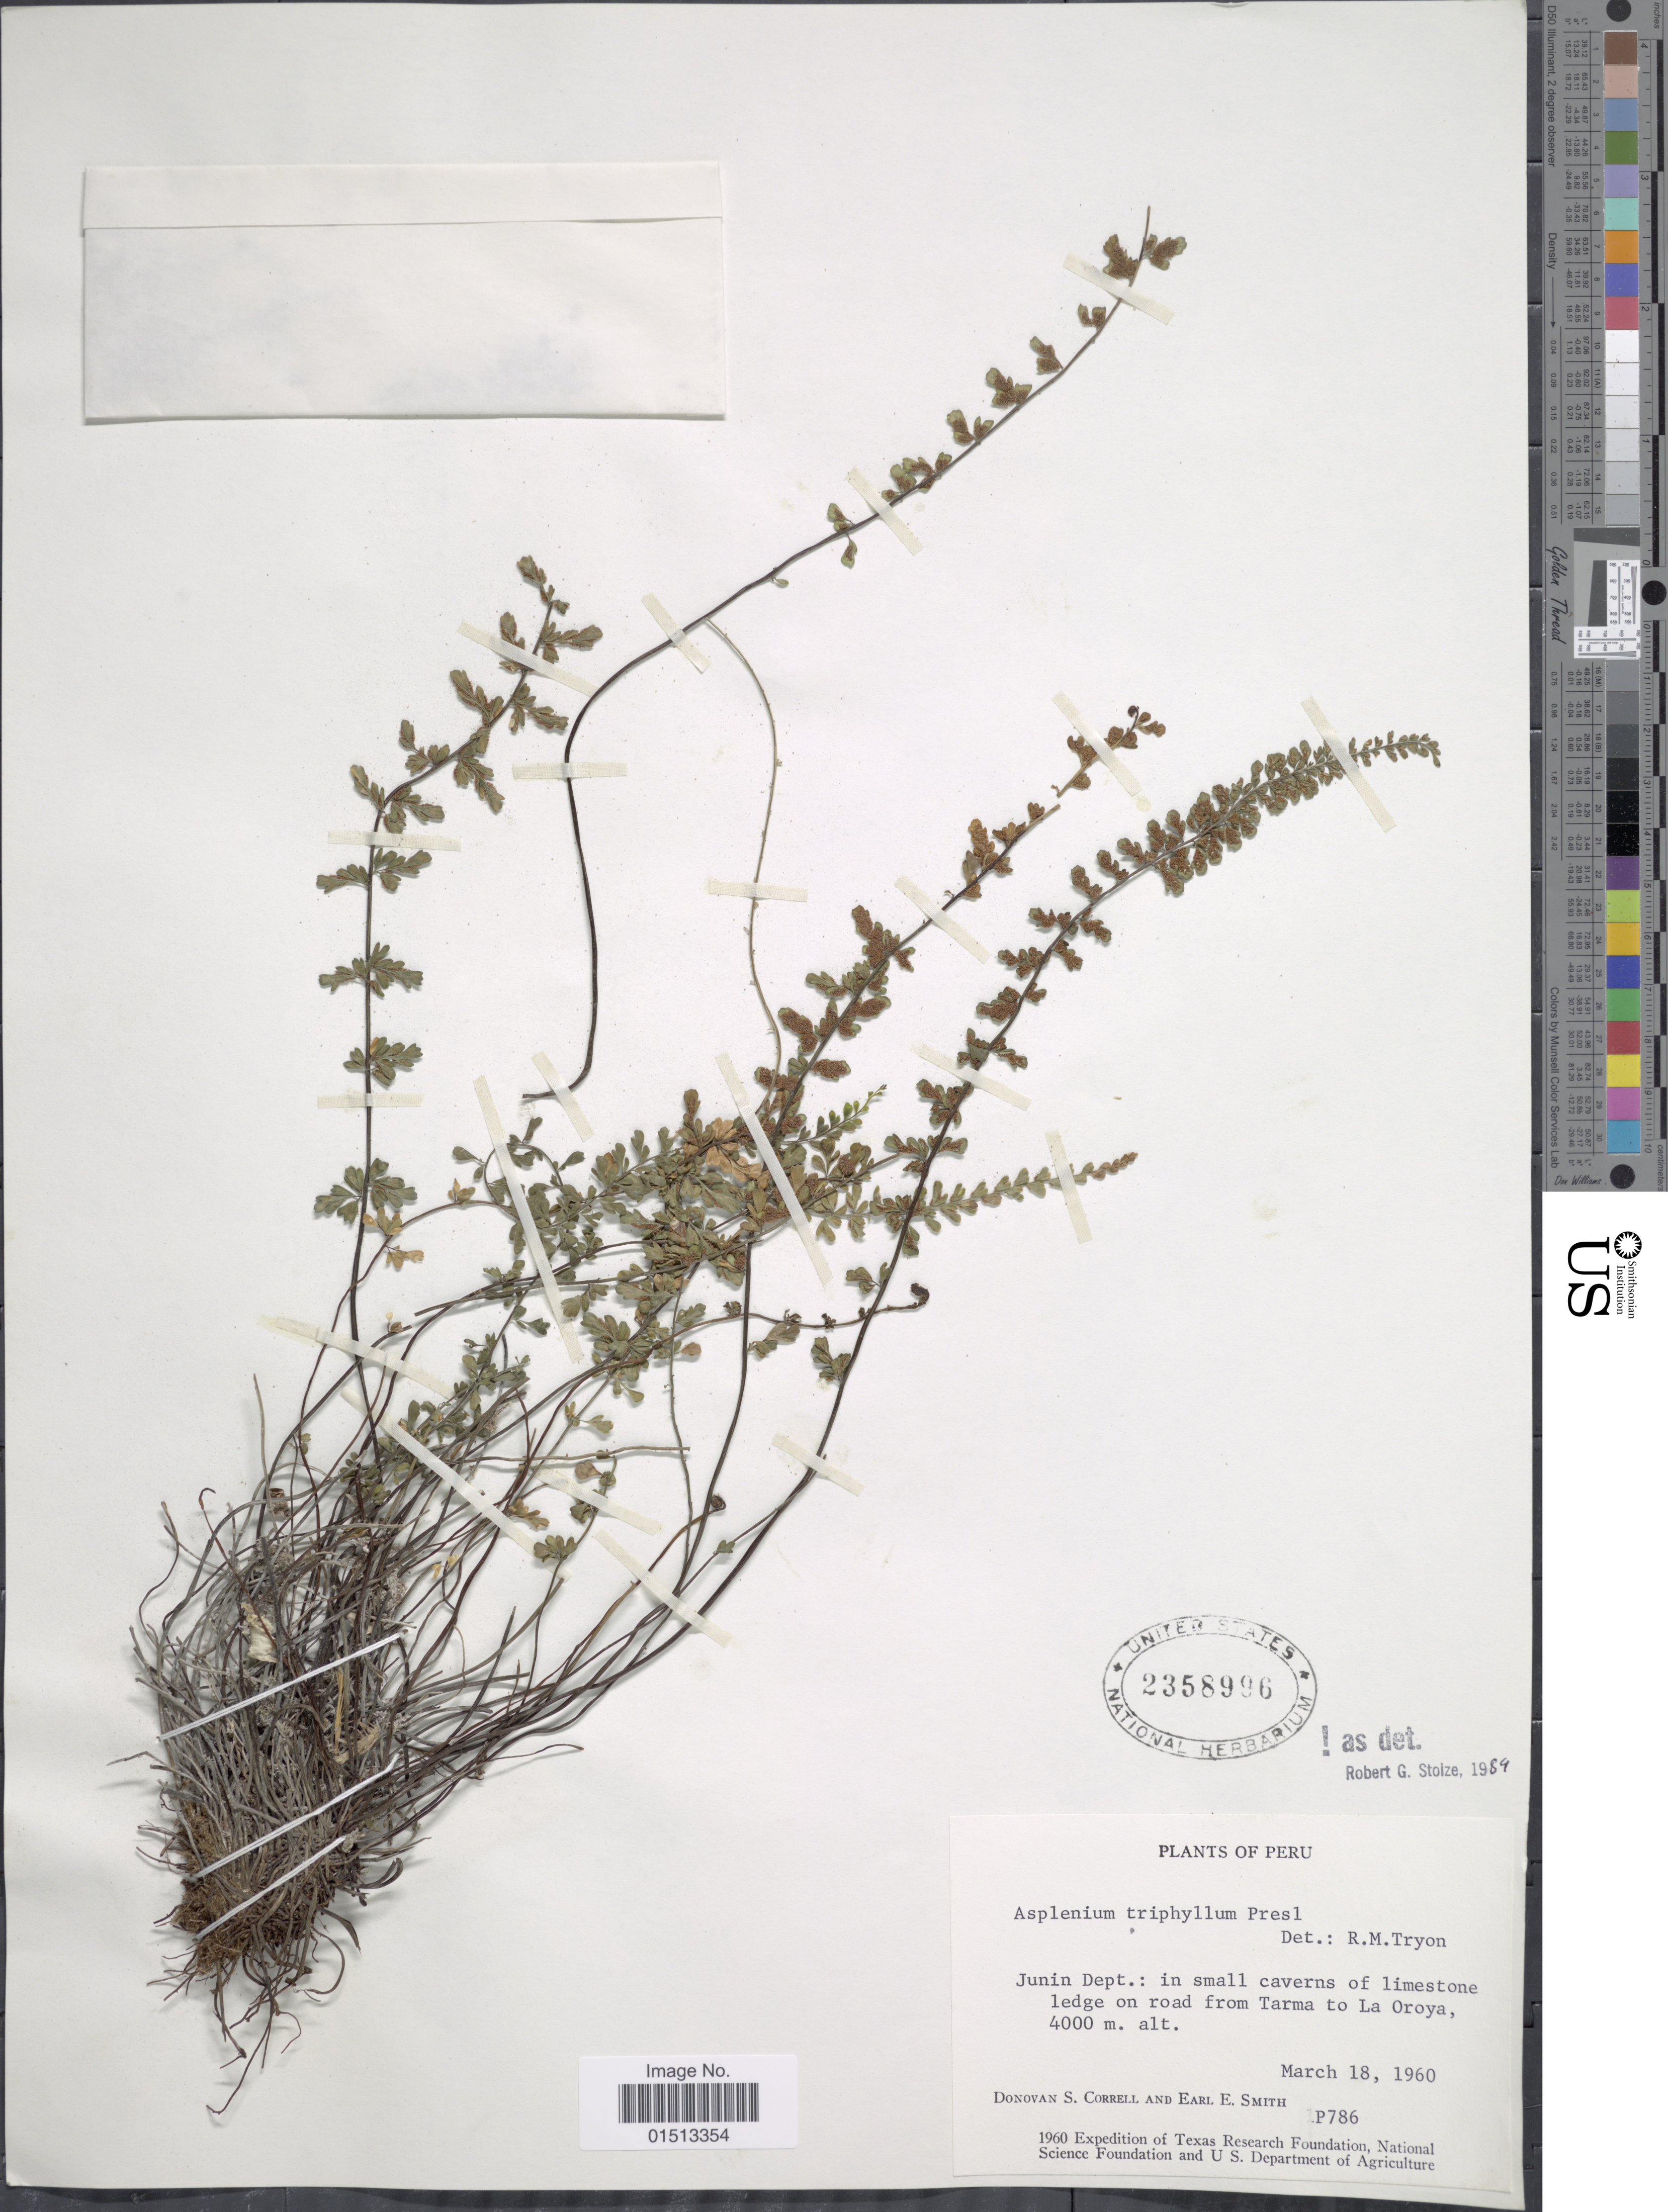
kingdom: Plantae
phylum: Tracheophyta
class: Polypodiopsida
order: Polypodiales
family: Aspleniaceae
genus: Asplenium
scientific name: Asplenium triphyllum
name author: C. Presl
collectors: D. S. Correll & E. E. Smith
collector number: P786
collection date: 1960-03-18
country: Peru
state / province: Junín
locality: In small caverns of limestone ledge on road from Tarma to La Oroya.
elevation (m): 4000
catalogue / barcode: US 2358996